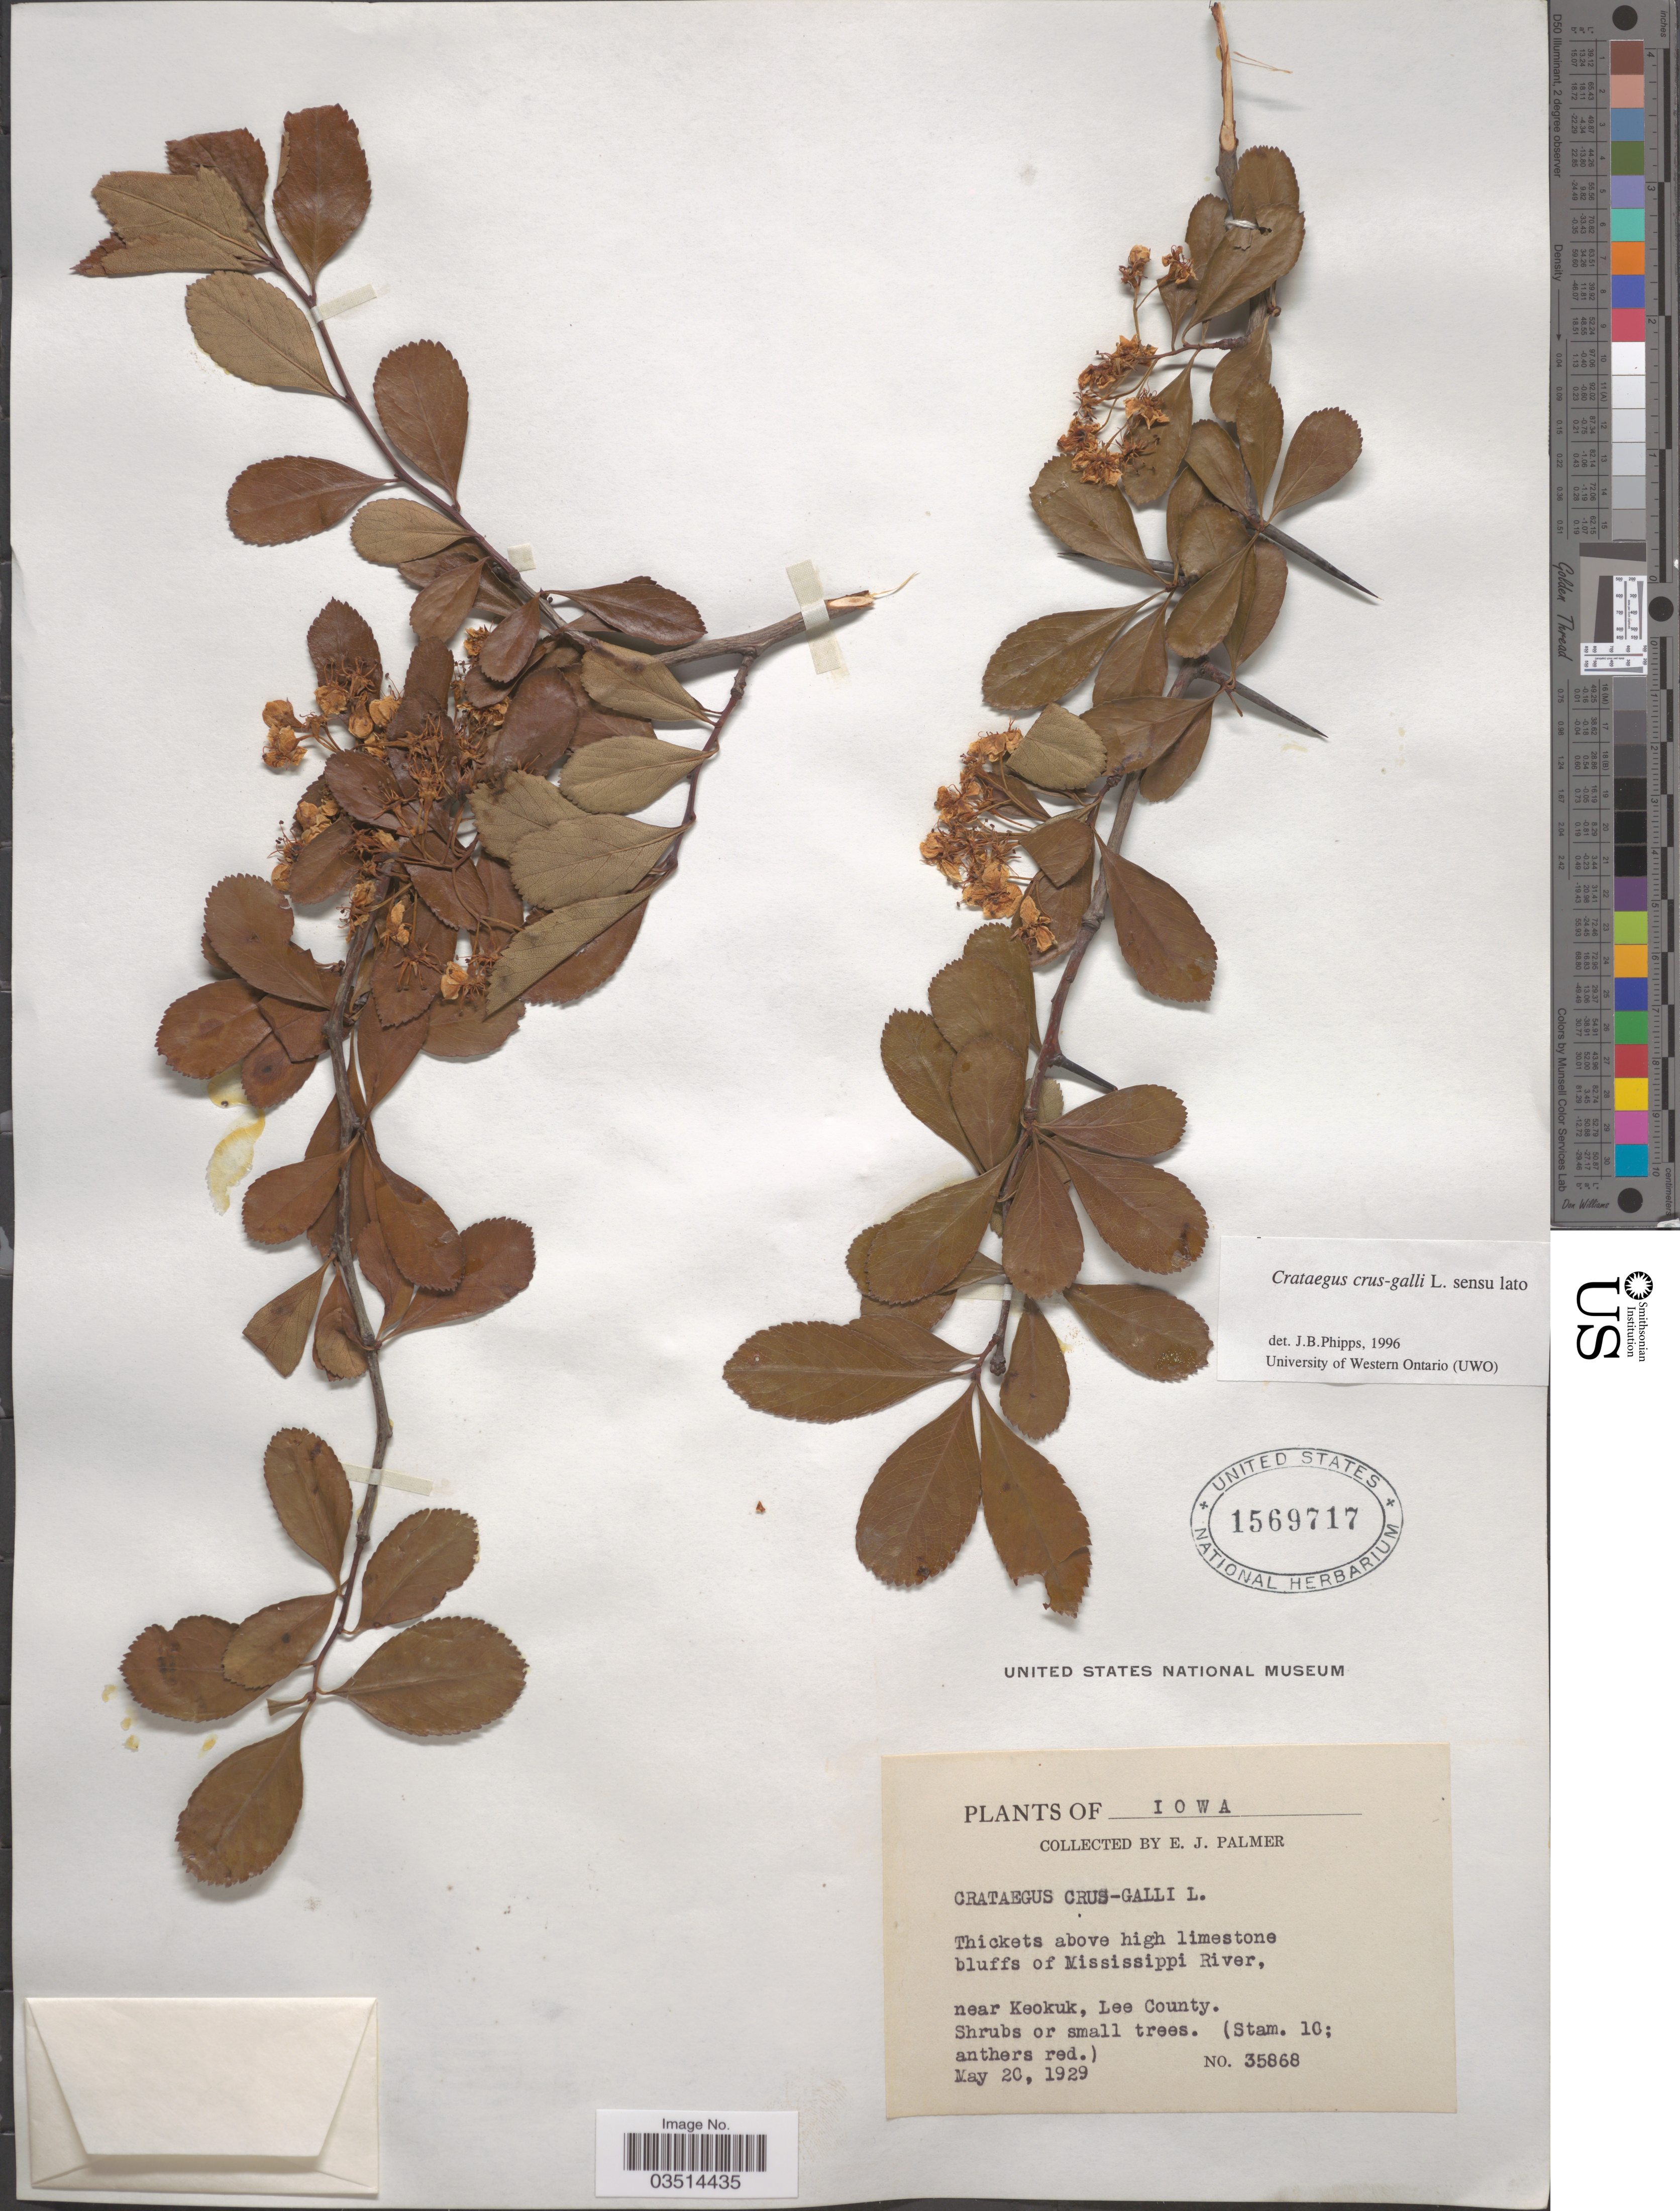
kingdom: Plantae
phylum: Tracheophyta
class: Magnoliopsida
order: Rosales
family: Rosaceae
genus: Crataegus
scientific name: Crataegus crus-galli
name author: L.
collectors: E. J. Palmer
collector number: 35868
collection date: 1929-05-20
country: United States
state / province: Iowa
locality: Thickets above high limestone bluffs of Mississippi River, near Keokuk, Lee County.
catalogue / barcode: US 1569717